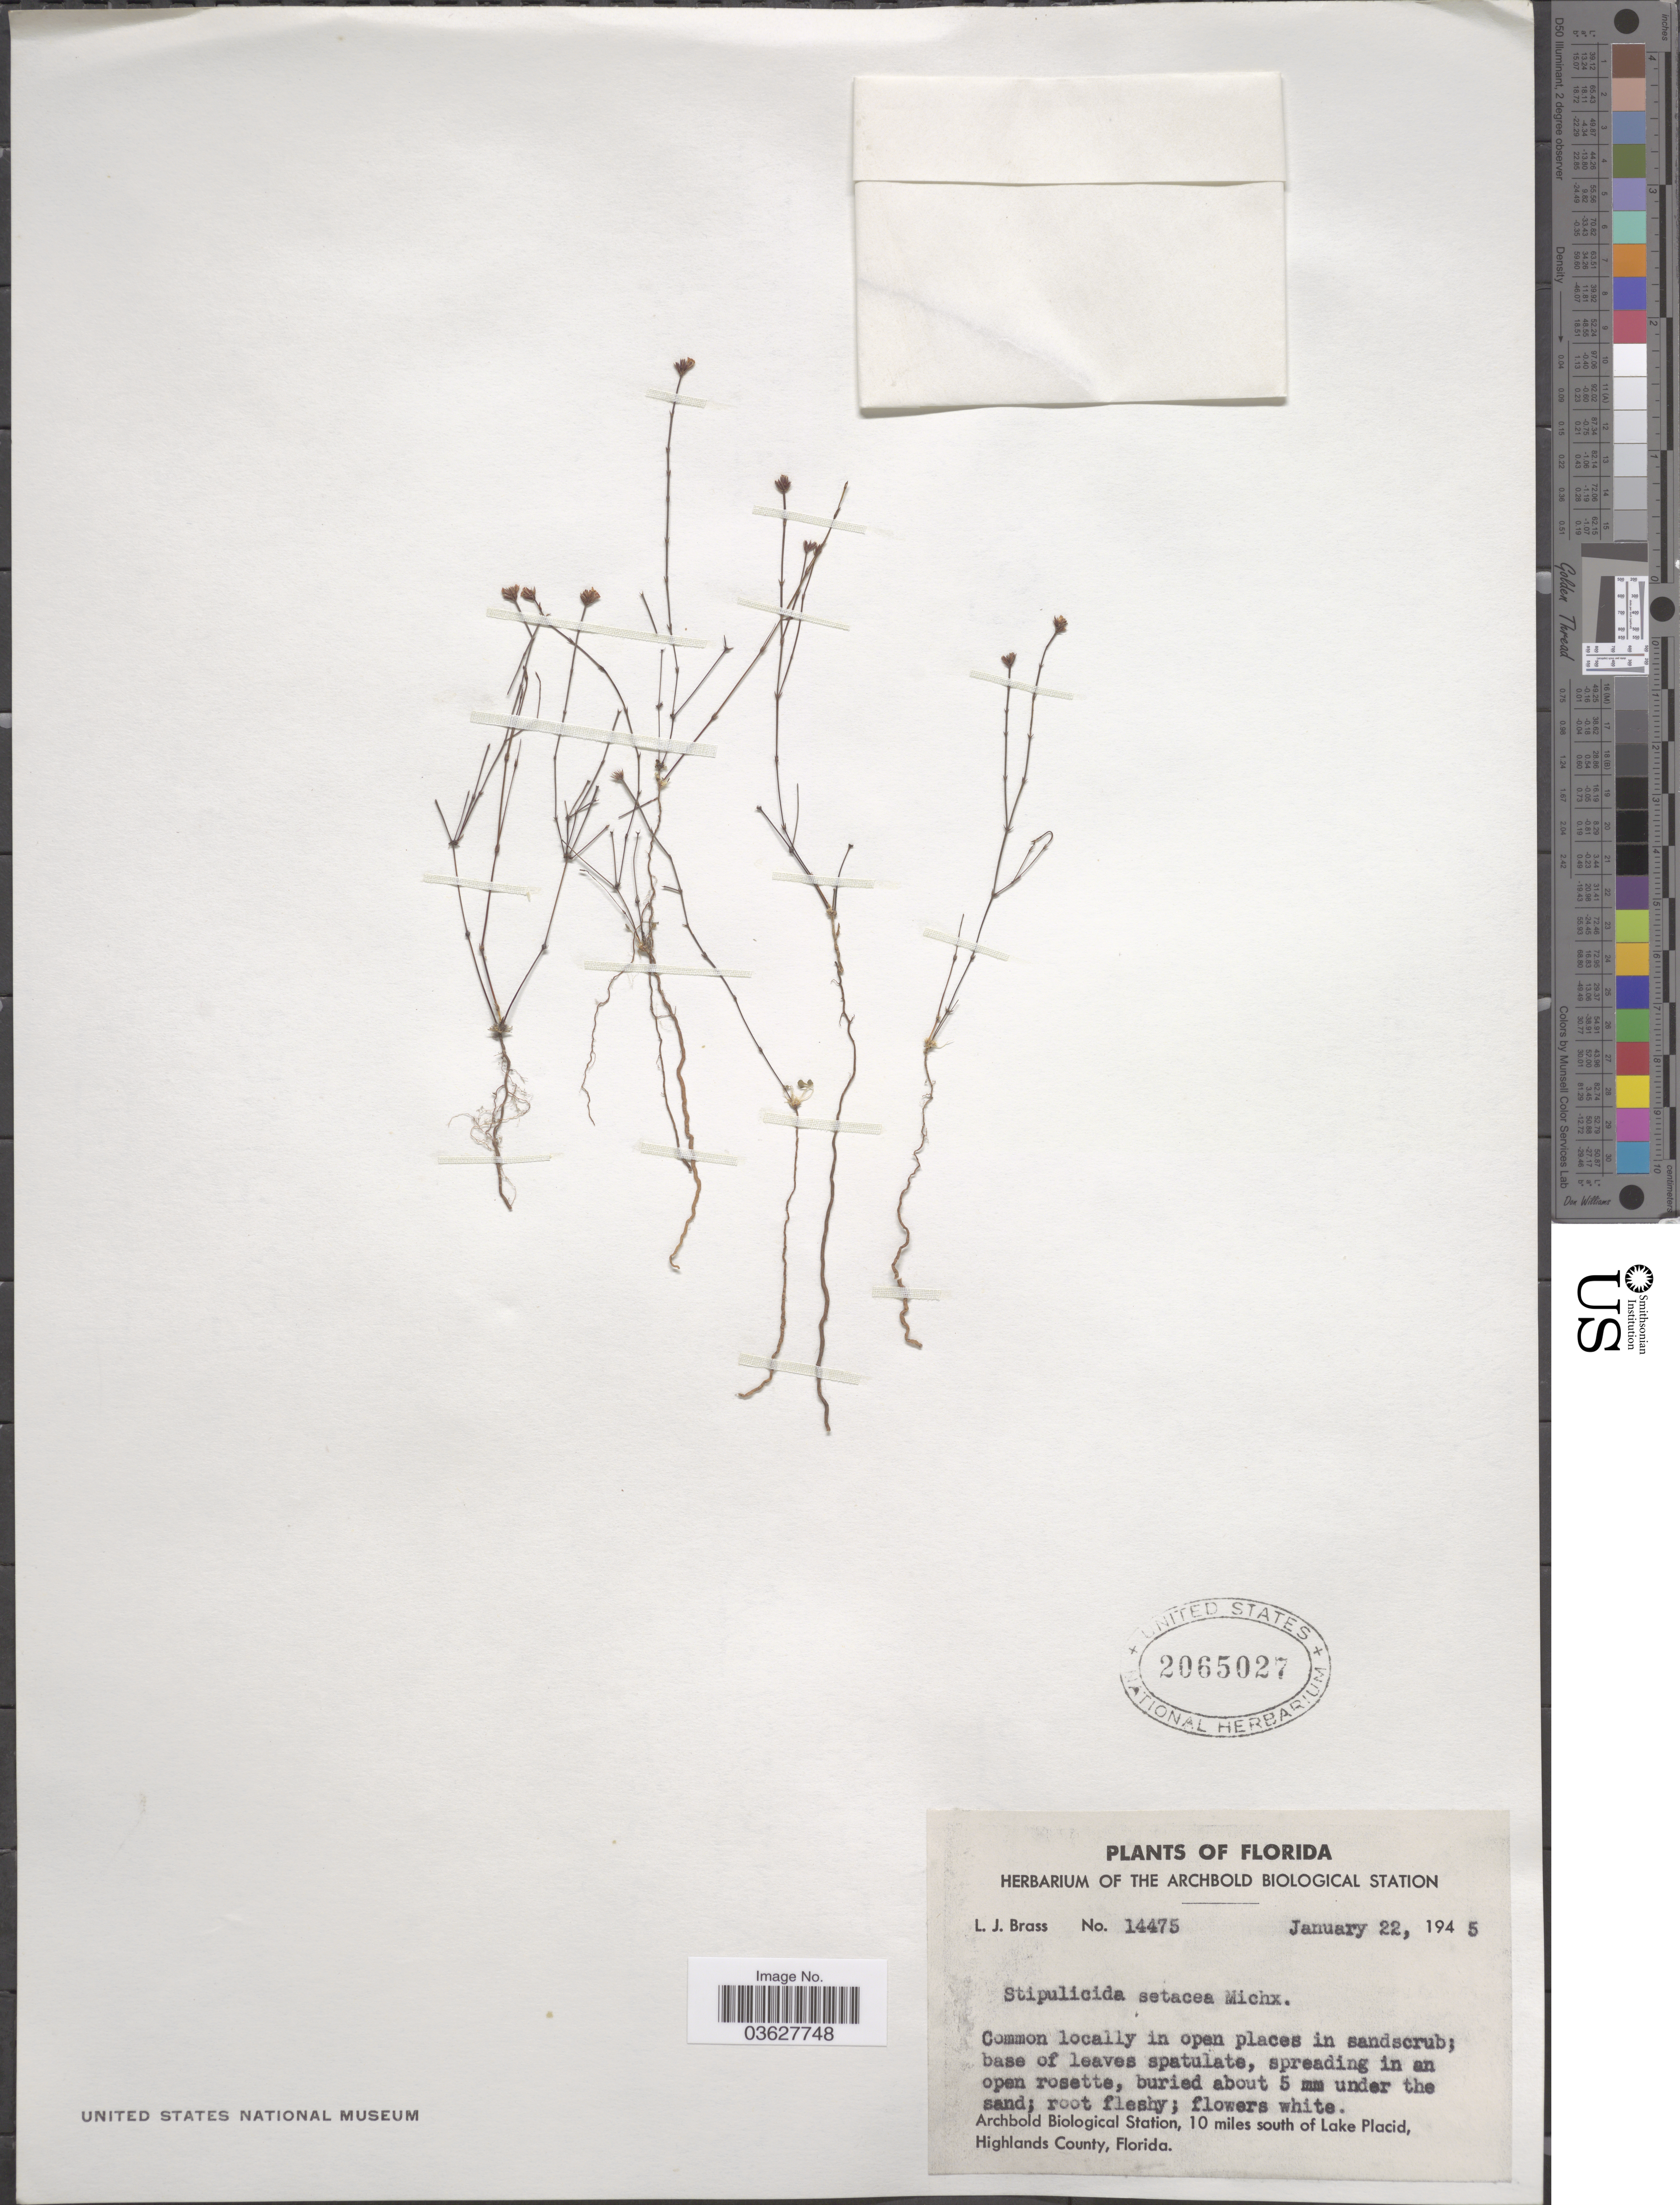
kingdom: Plantae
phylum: Tracheophyta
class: Magnoliopsida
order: Caryophyllales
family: Caryophyllaceae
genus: Stipulicida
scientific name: Stipulicida setacea var. setacea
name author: Michx.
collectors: L. J. Brass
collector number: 14475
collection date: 1945-01-22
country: United States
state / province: Florida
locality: Archbold Biological Station, 10 miles south of Lake Placid, Highlands County.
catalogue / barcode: US 2065027